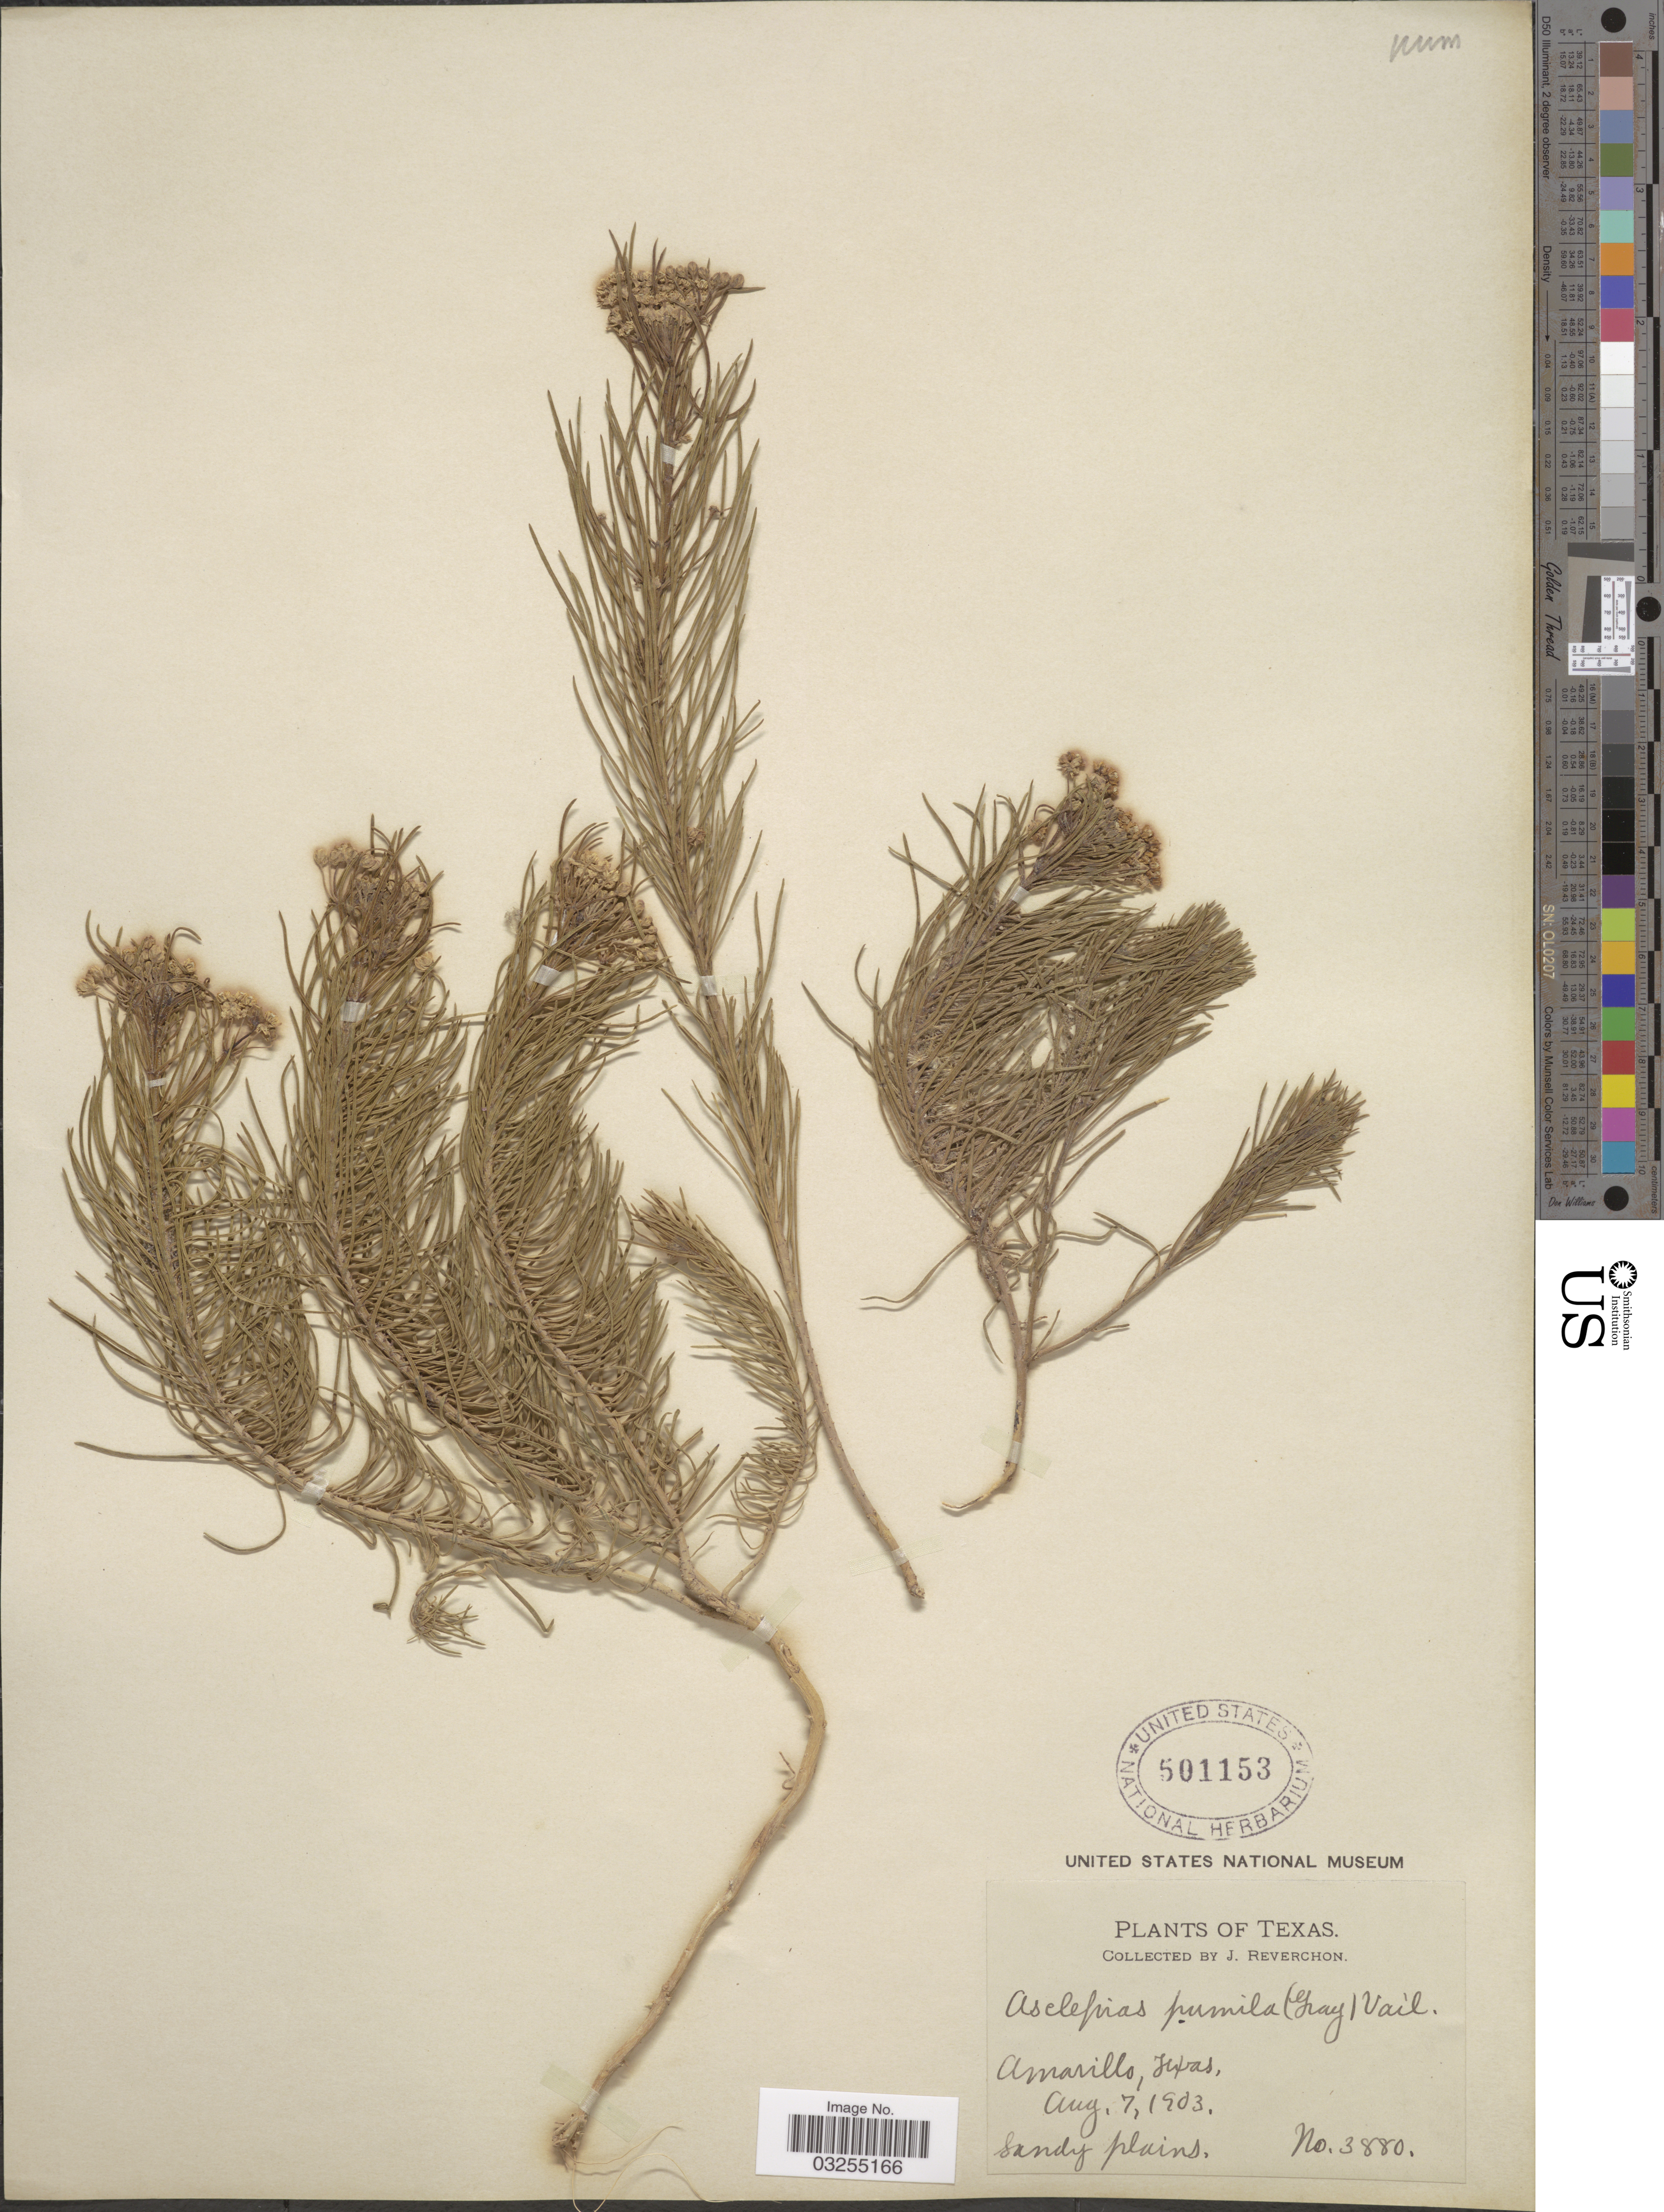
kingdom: Plantae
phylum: Tracheophyta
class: Magnoliopsida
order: Gentianales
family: Apocynaceae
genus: Asclepias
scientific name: Asclepias pumila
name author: (A. Gray) Vail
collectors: J. Reverchon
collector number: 3880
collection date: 1903-08-07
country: United States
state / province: Texas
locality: Amarillo.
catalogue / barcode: US 501153